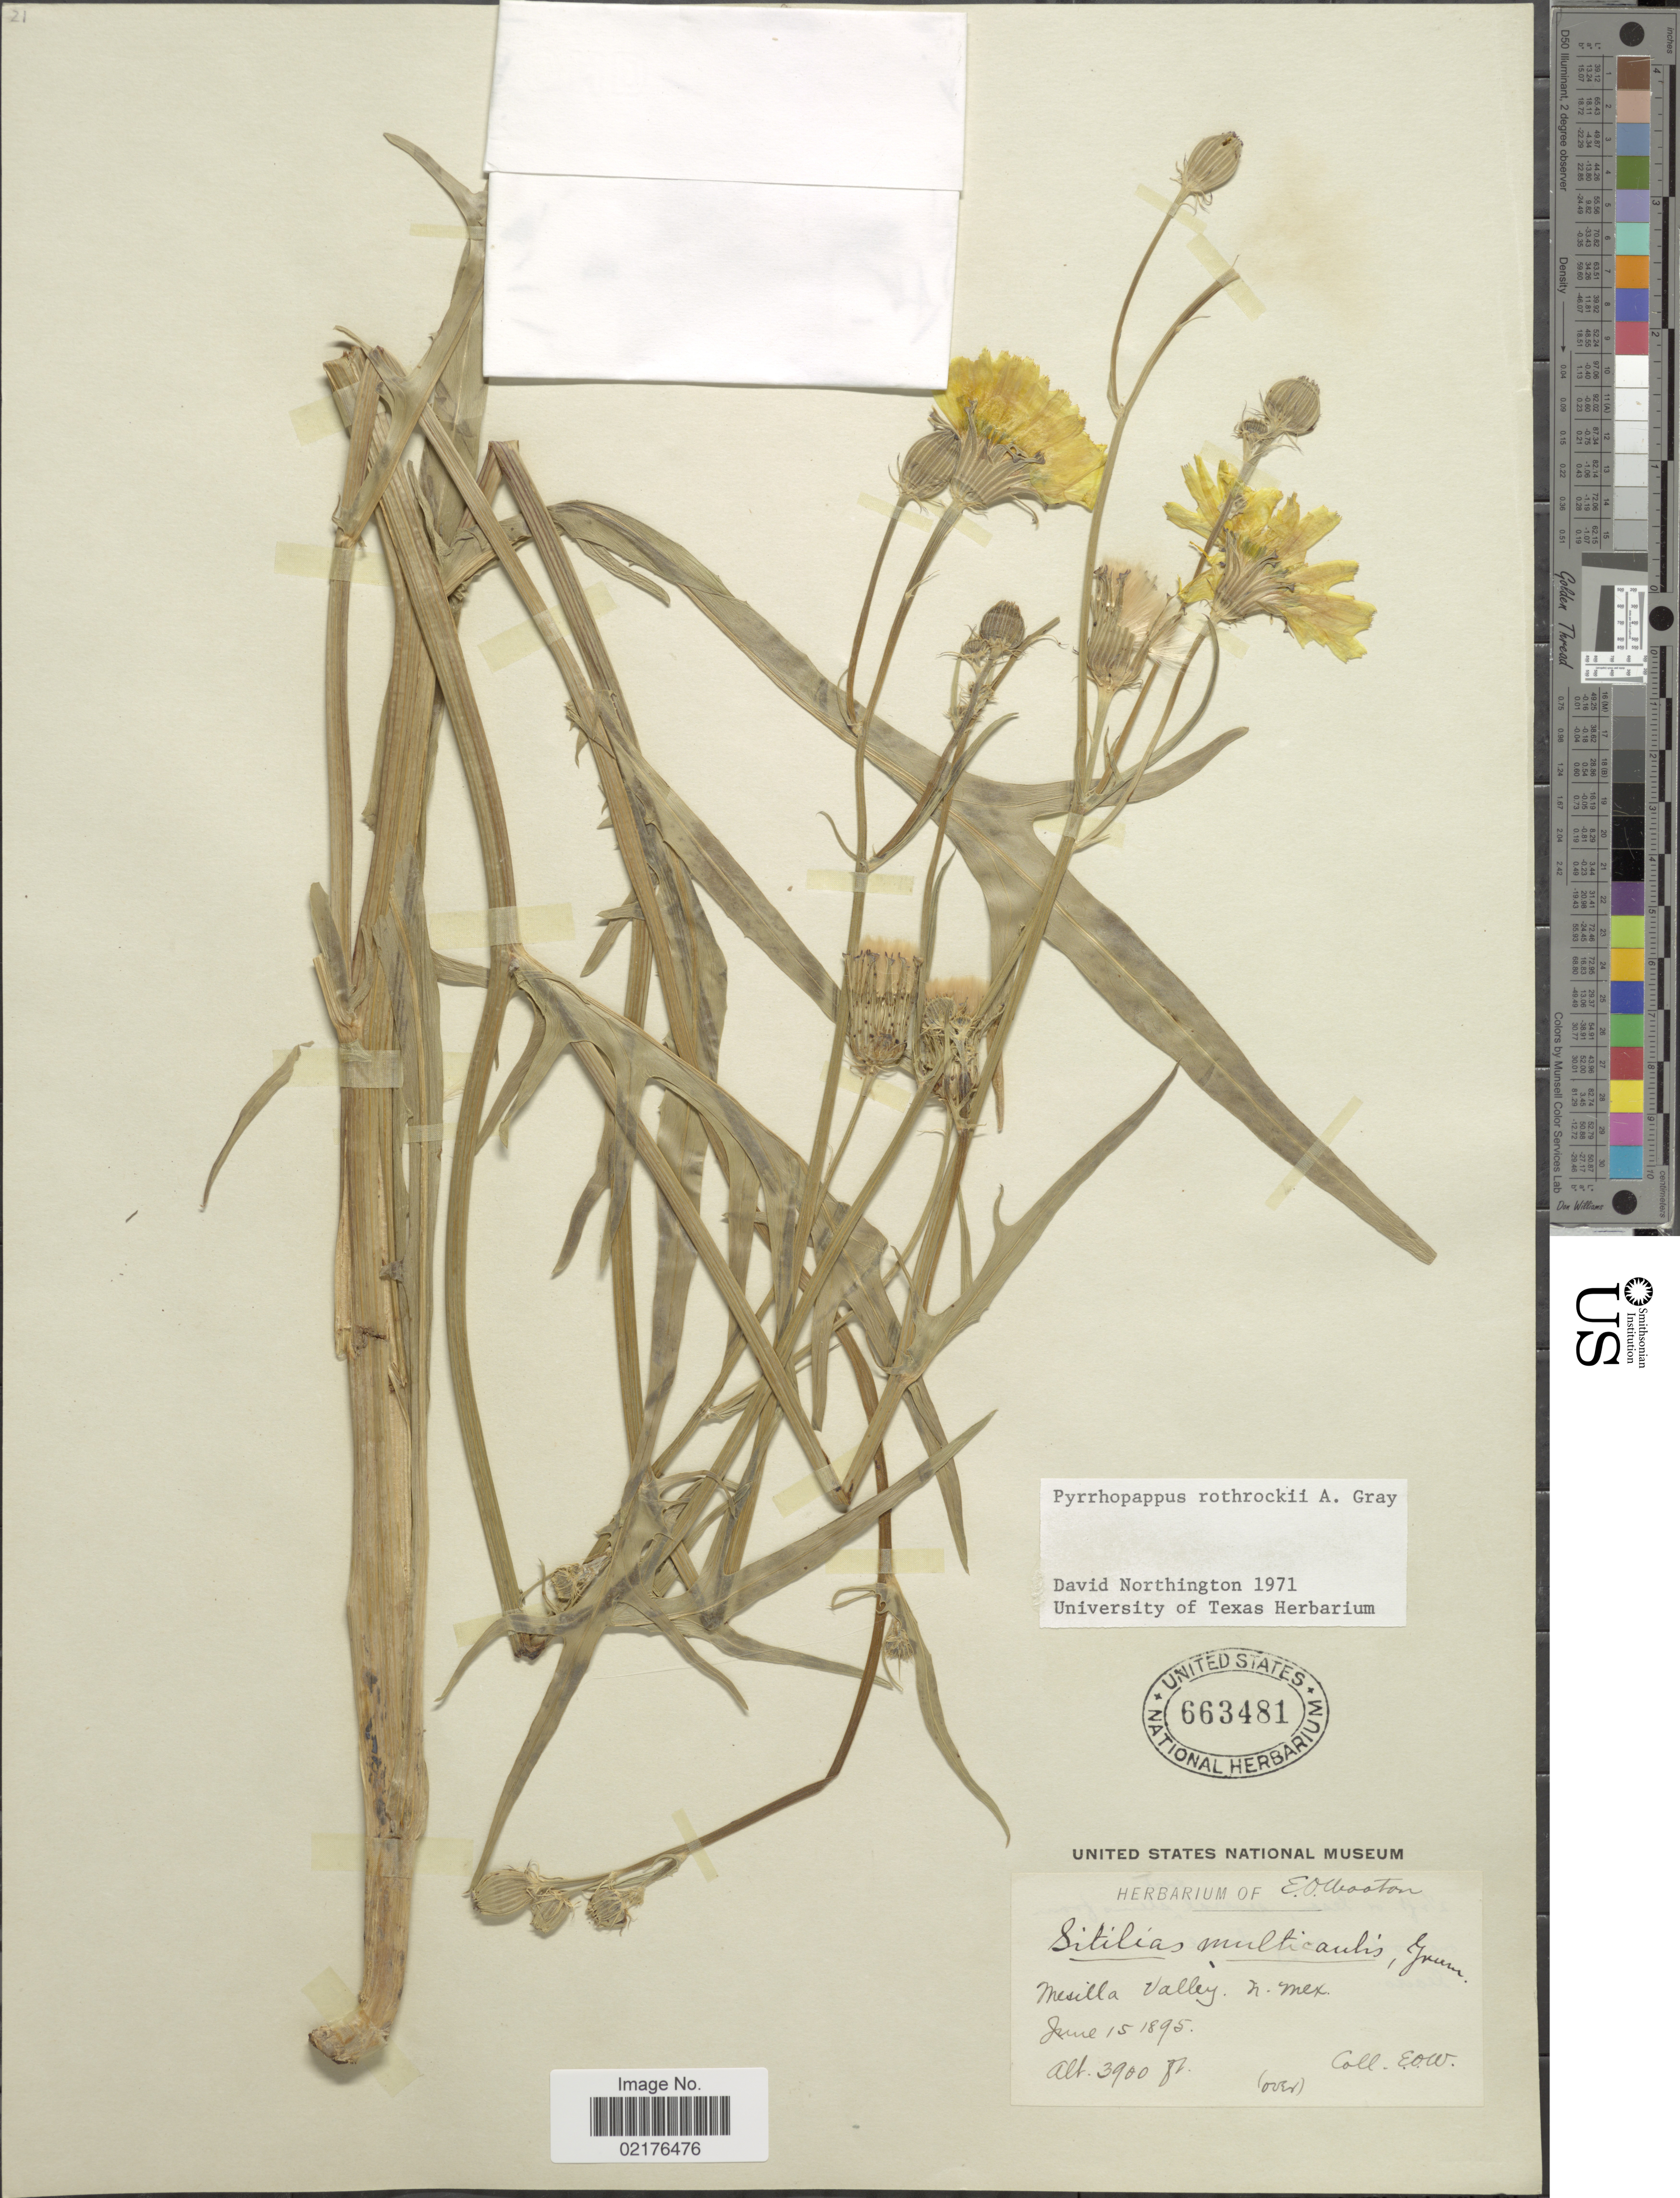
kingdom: Plantae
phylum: Tracheophyta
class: Magnoliopsida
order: Asterales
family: Asteraceae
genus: Pyrrhopappus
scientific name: Pyrrhopappus rothrockii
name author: A. Gray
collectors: E. O. Wooton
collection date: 1895-06-15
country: United States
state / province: New Mexico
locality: Mesilla Valley, N. Mex.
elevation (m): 1189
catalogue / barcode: US 663481